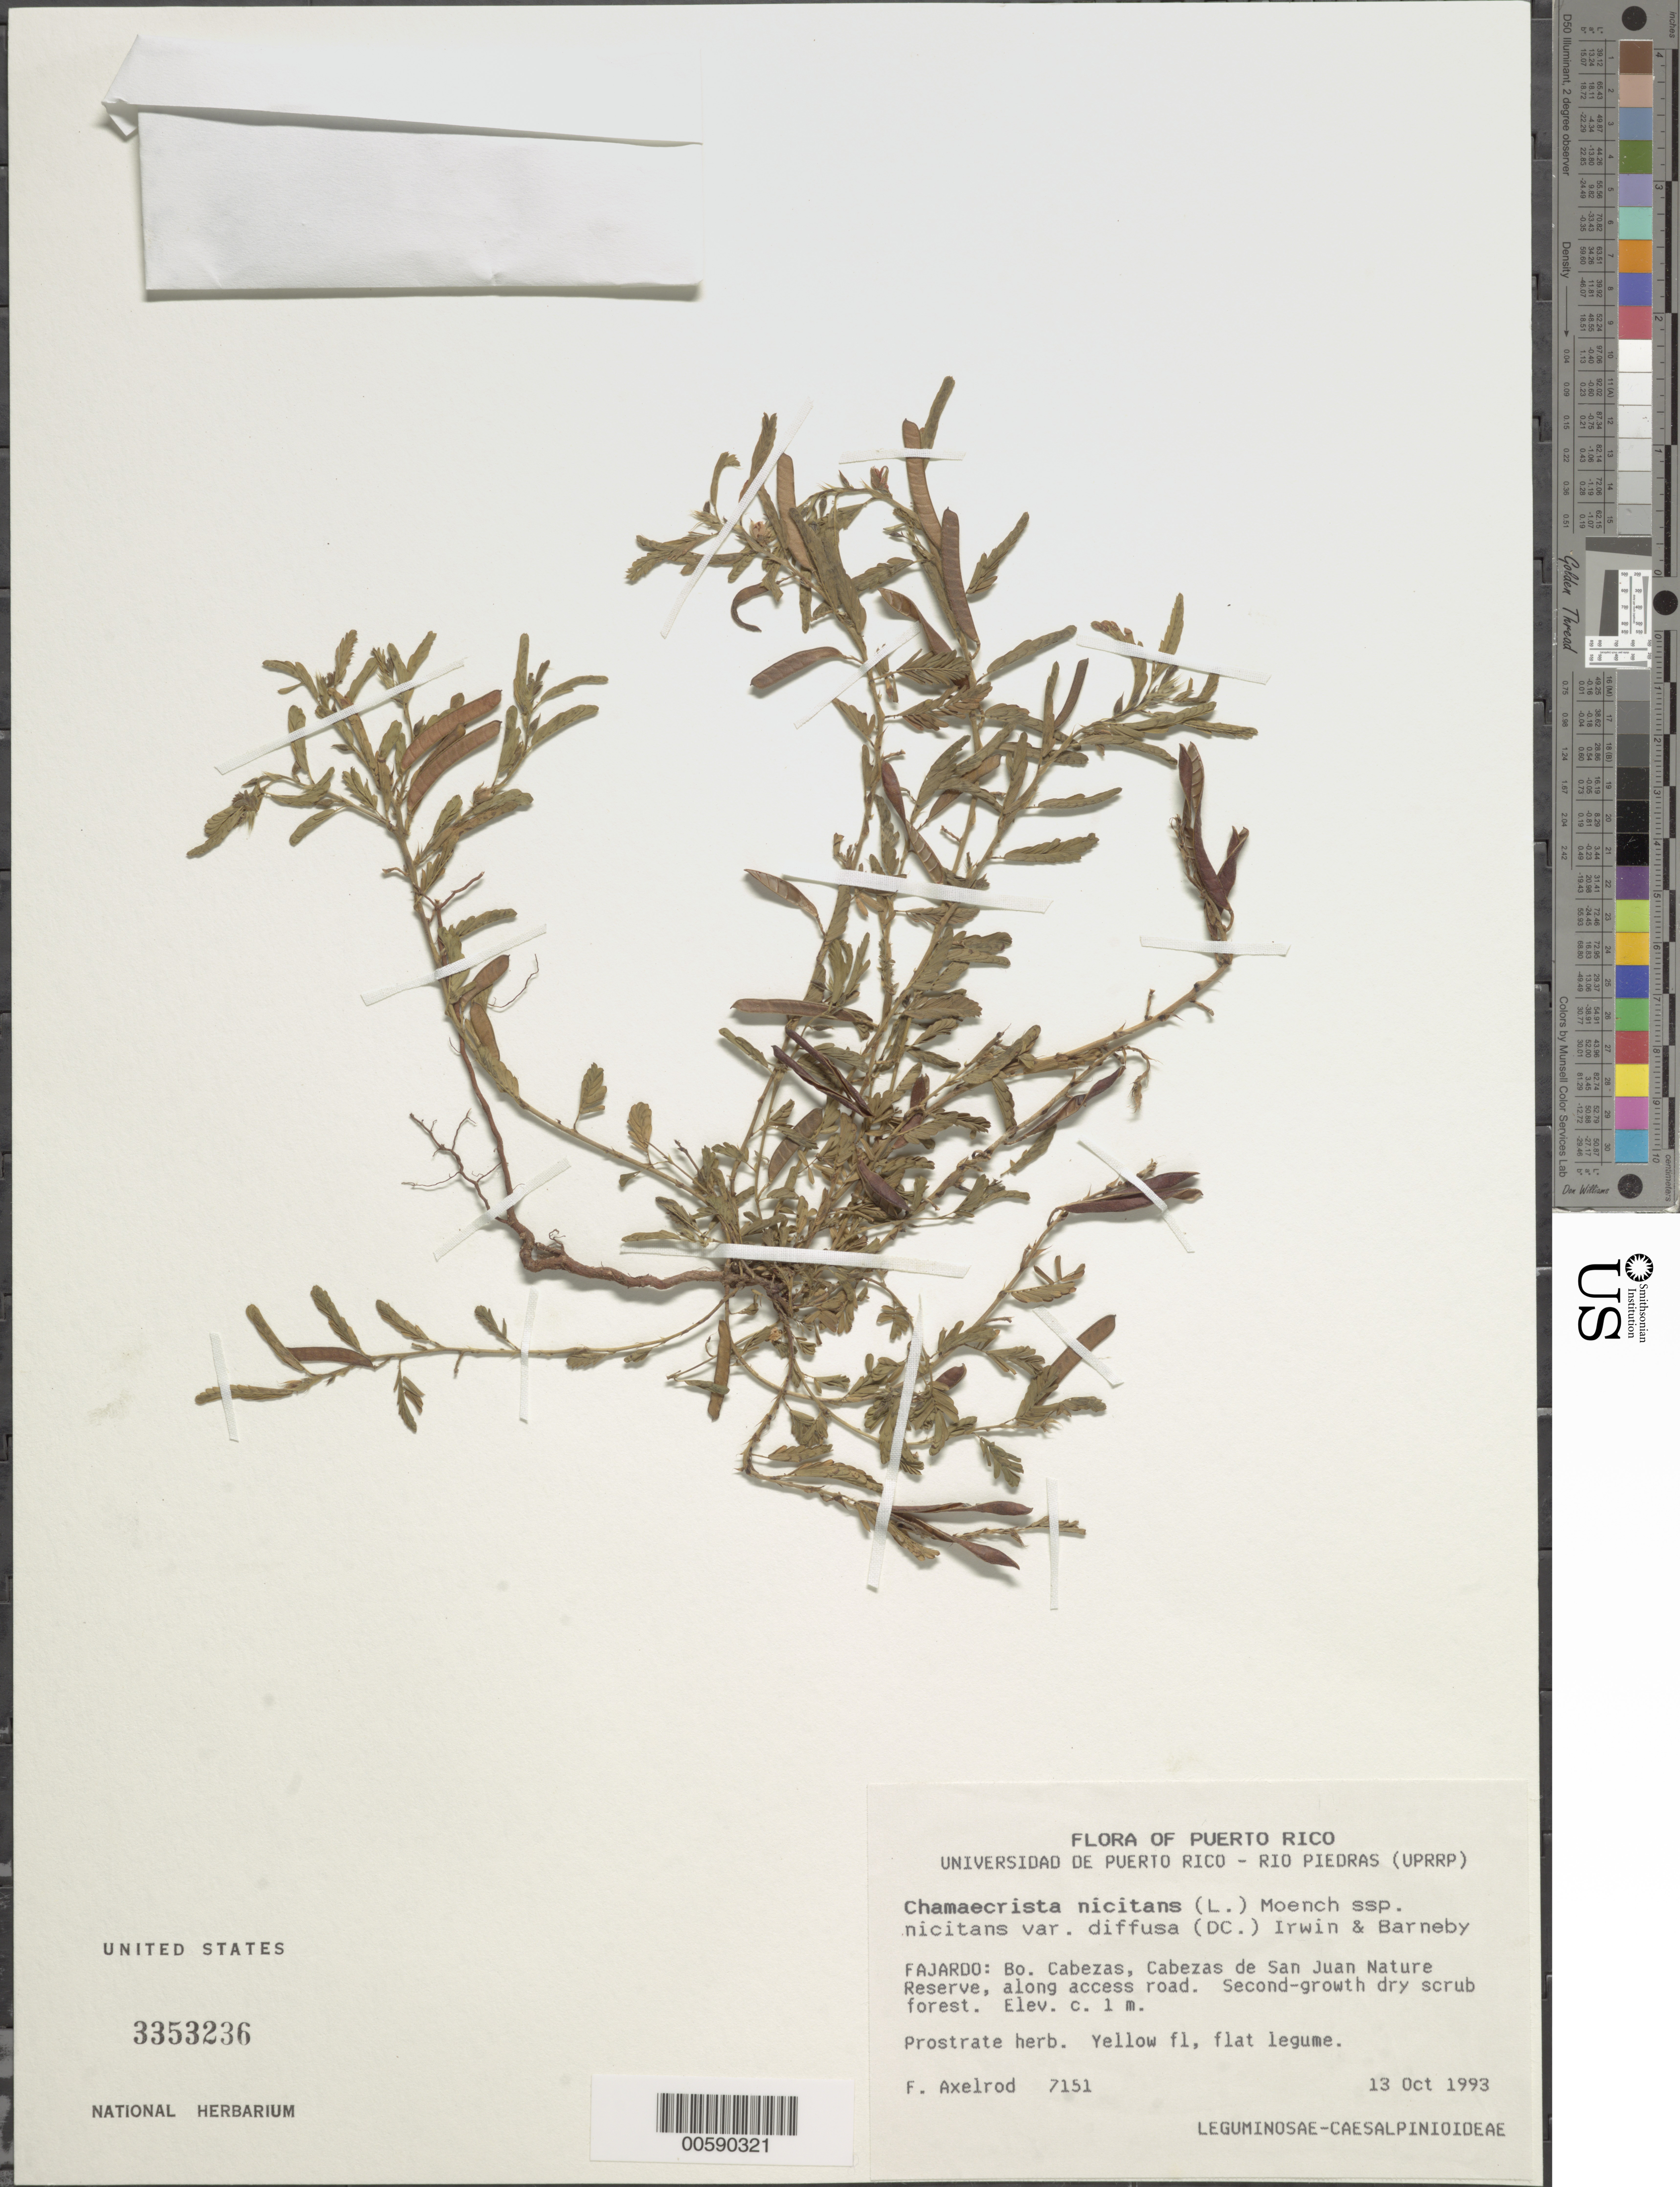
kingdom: Plantae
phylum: Tracheophyta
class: Magnoliopsida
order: Fabales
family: Fabaceae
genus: Chamaecrista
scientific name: Chamaecrista nictitans var. diffusa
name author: (DC.) H.S. Irwin & Barneby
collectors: F. S. Axelrod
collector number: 7151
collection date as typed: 13 Oct 1993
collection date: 1993-10-13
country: Puerto Rico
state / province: Fajardo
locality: Fajardo: Bo. Cabezas de San Juan Nature Reserve, along access road.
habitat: Second-growth dry scrub forest.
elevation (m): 1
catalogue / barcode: US 3353236